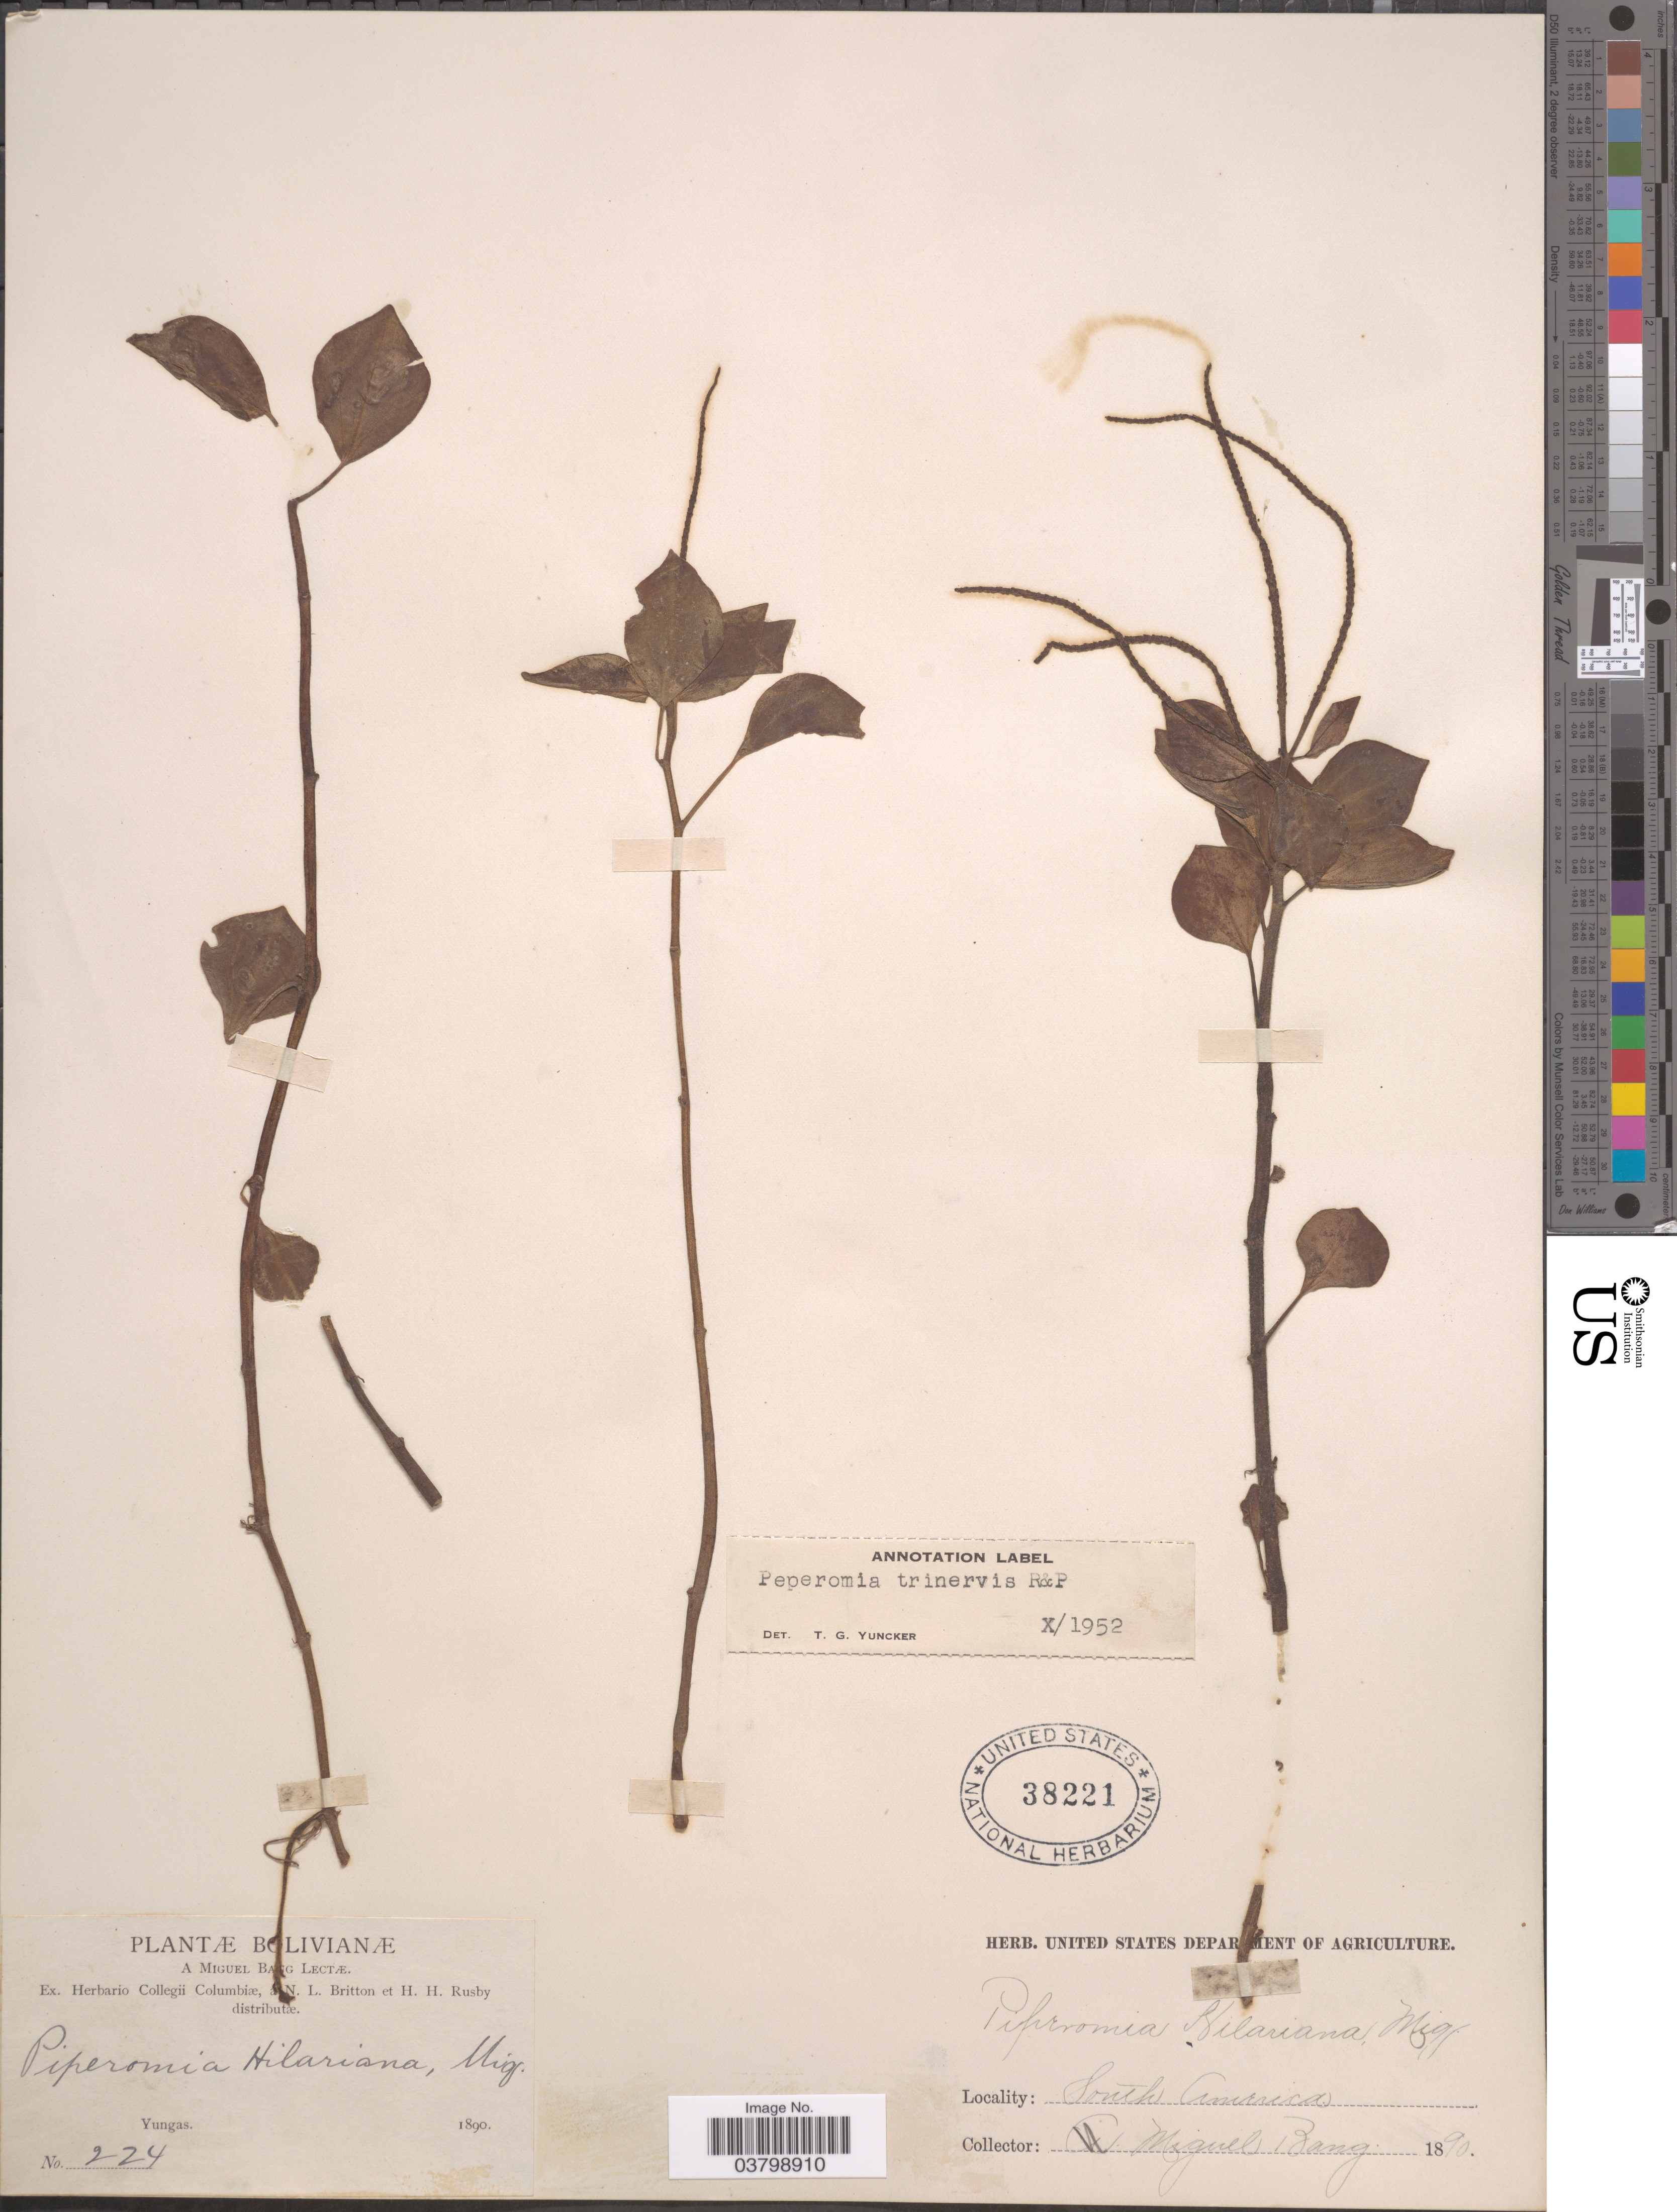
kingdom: Plantae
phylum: Tracheophyta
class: Magnoliopsida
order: Piperales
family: Piperaceae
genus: Peperomia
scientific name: Peperomia trinervis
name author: Ruiz & Pav.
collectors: M. Bang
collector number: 224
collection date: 1890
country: Bolivia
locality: Yungas.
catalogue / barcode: US 38221